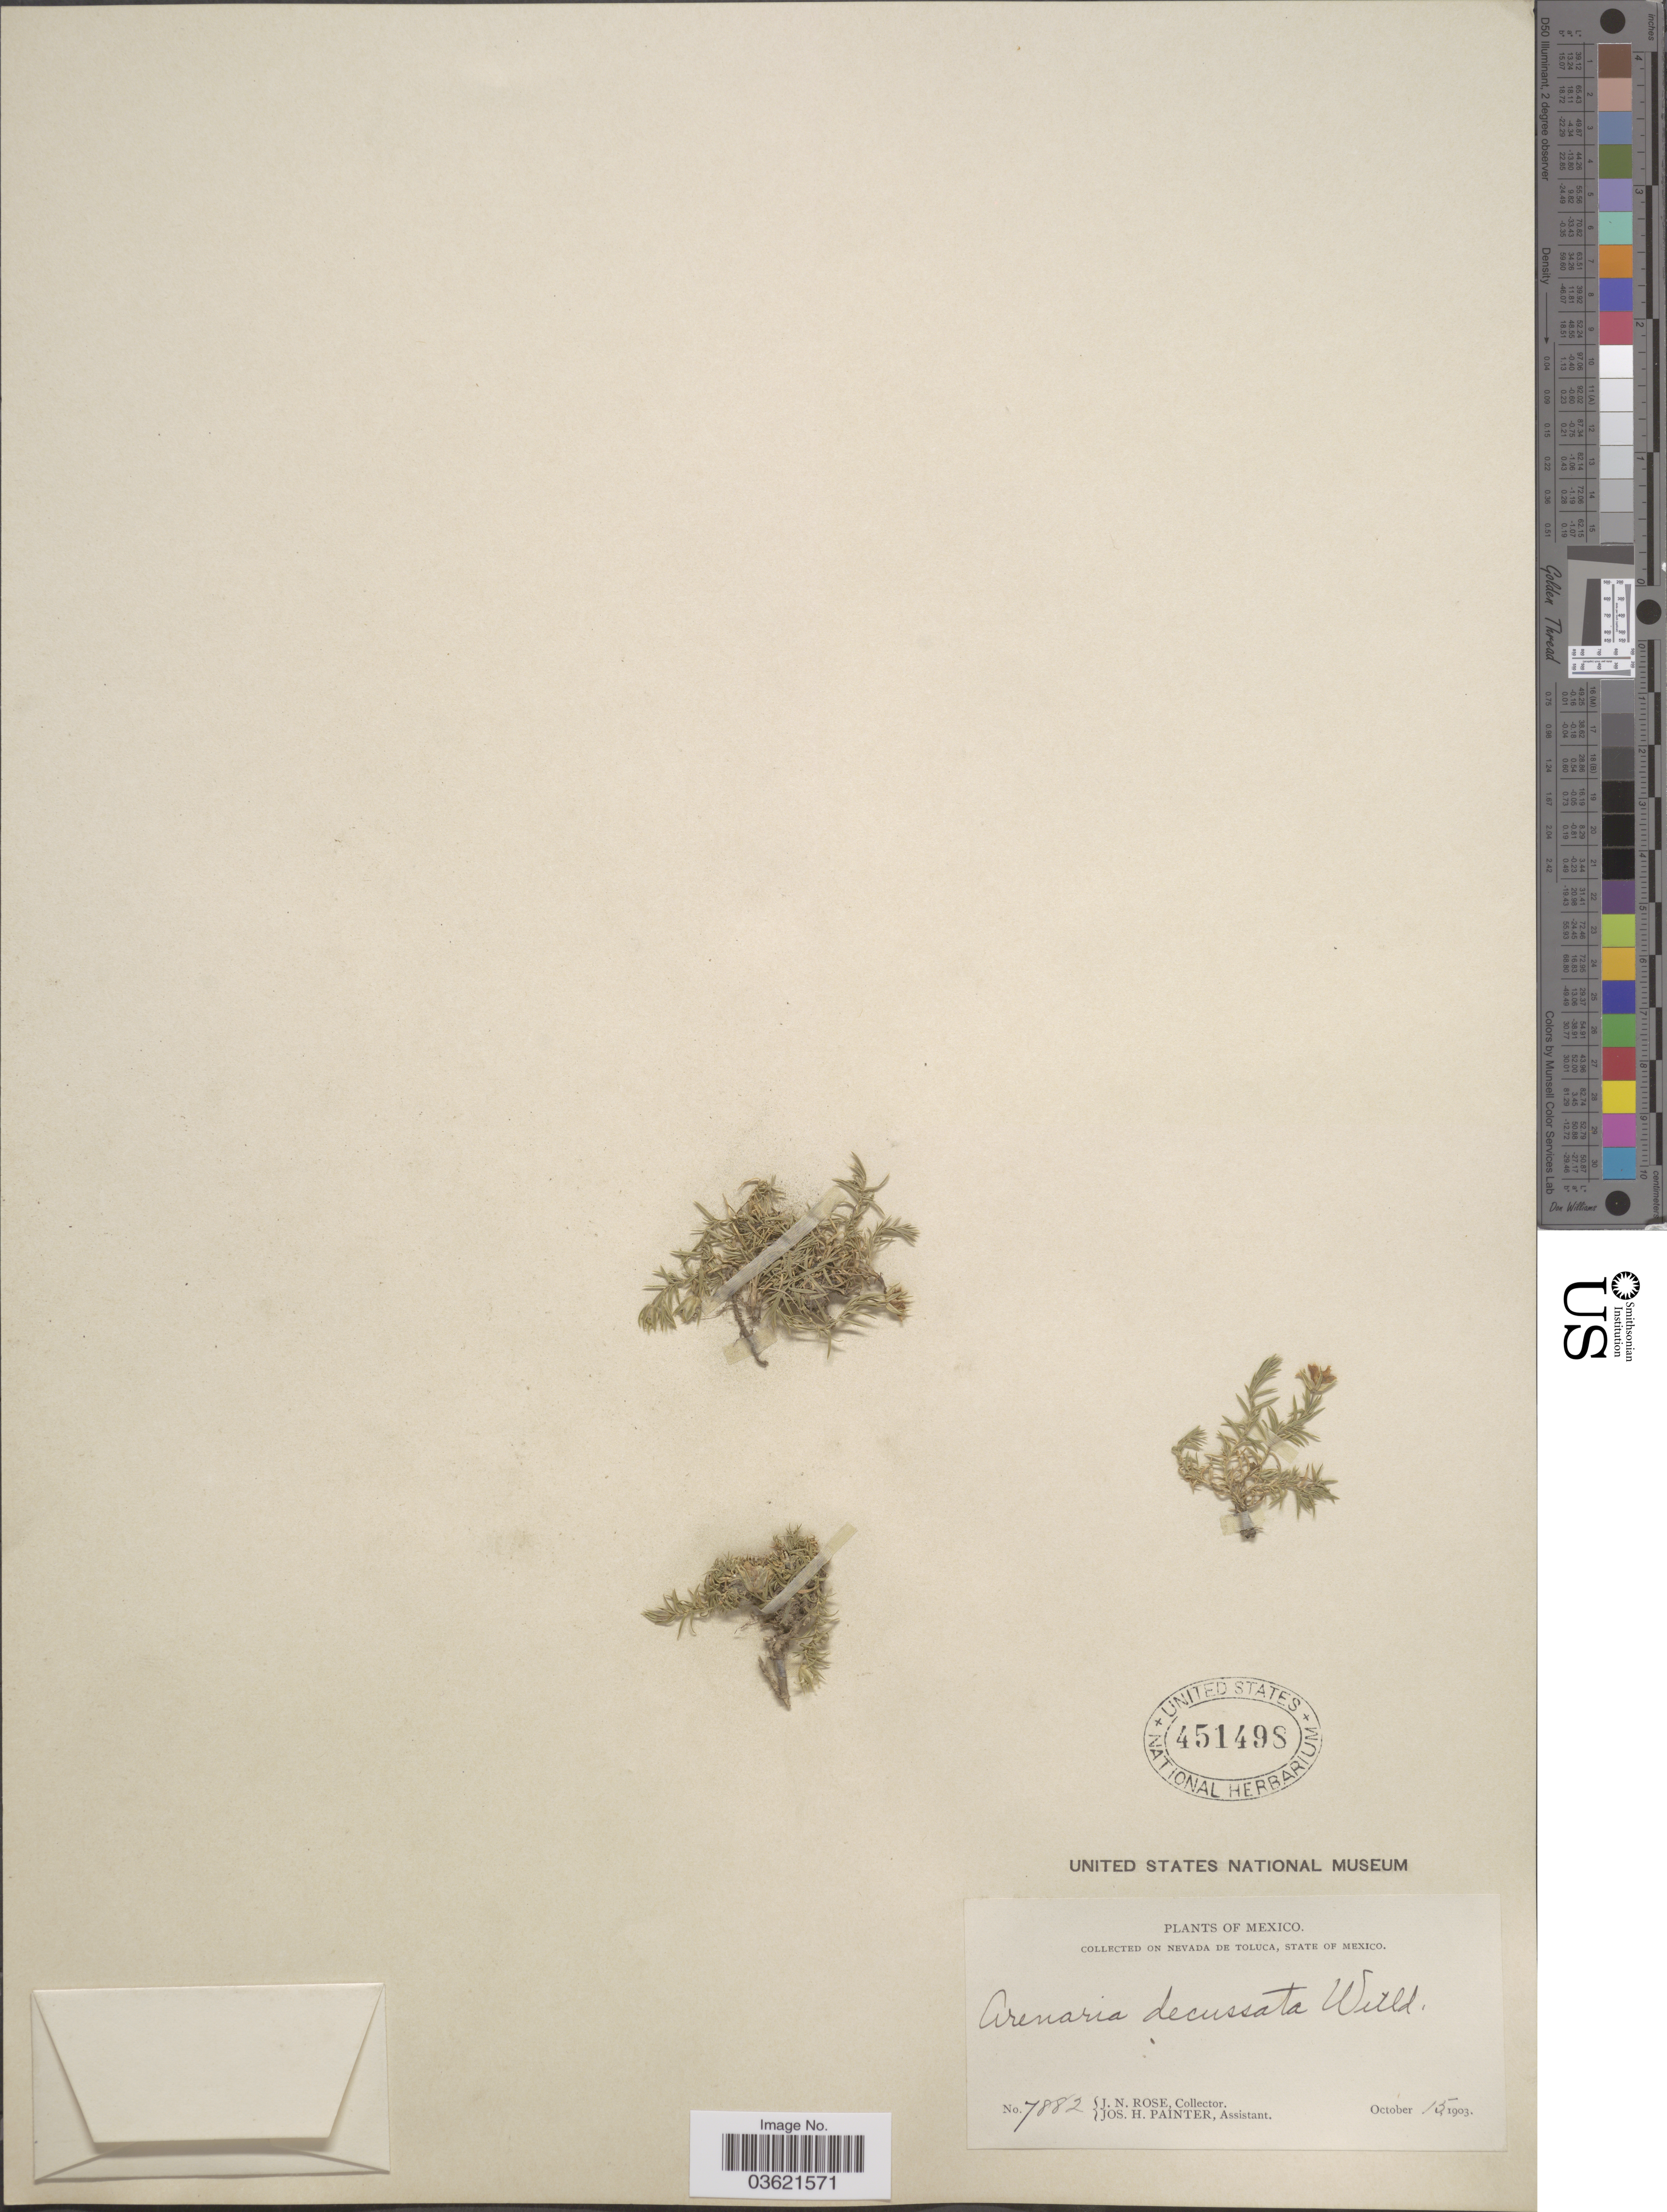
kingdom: Plantae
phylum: Tracheophyta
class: Magnoliopsida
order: Caryophyllales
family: Caryophyllaceae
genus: Arenaria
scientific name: Arenaria lycopodioides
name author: Willd. ex Schltdl.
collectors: J. N. Rose & J. H. Painter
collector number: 7882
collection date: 1903-10-15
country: Mexico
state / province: México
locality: On Nevada de Toluca.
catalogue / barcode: US 451498